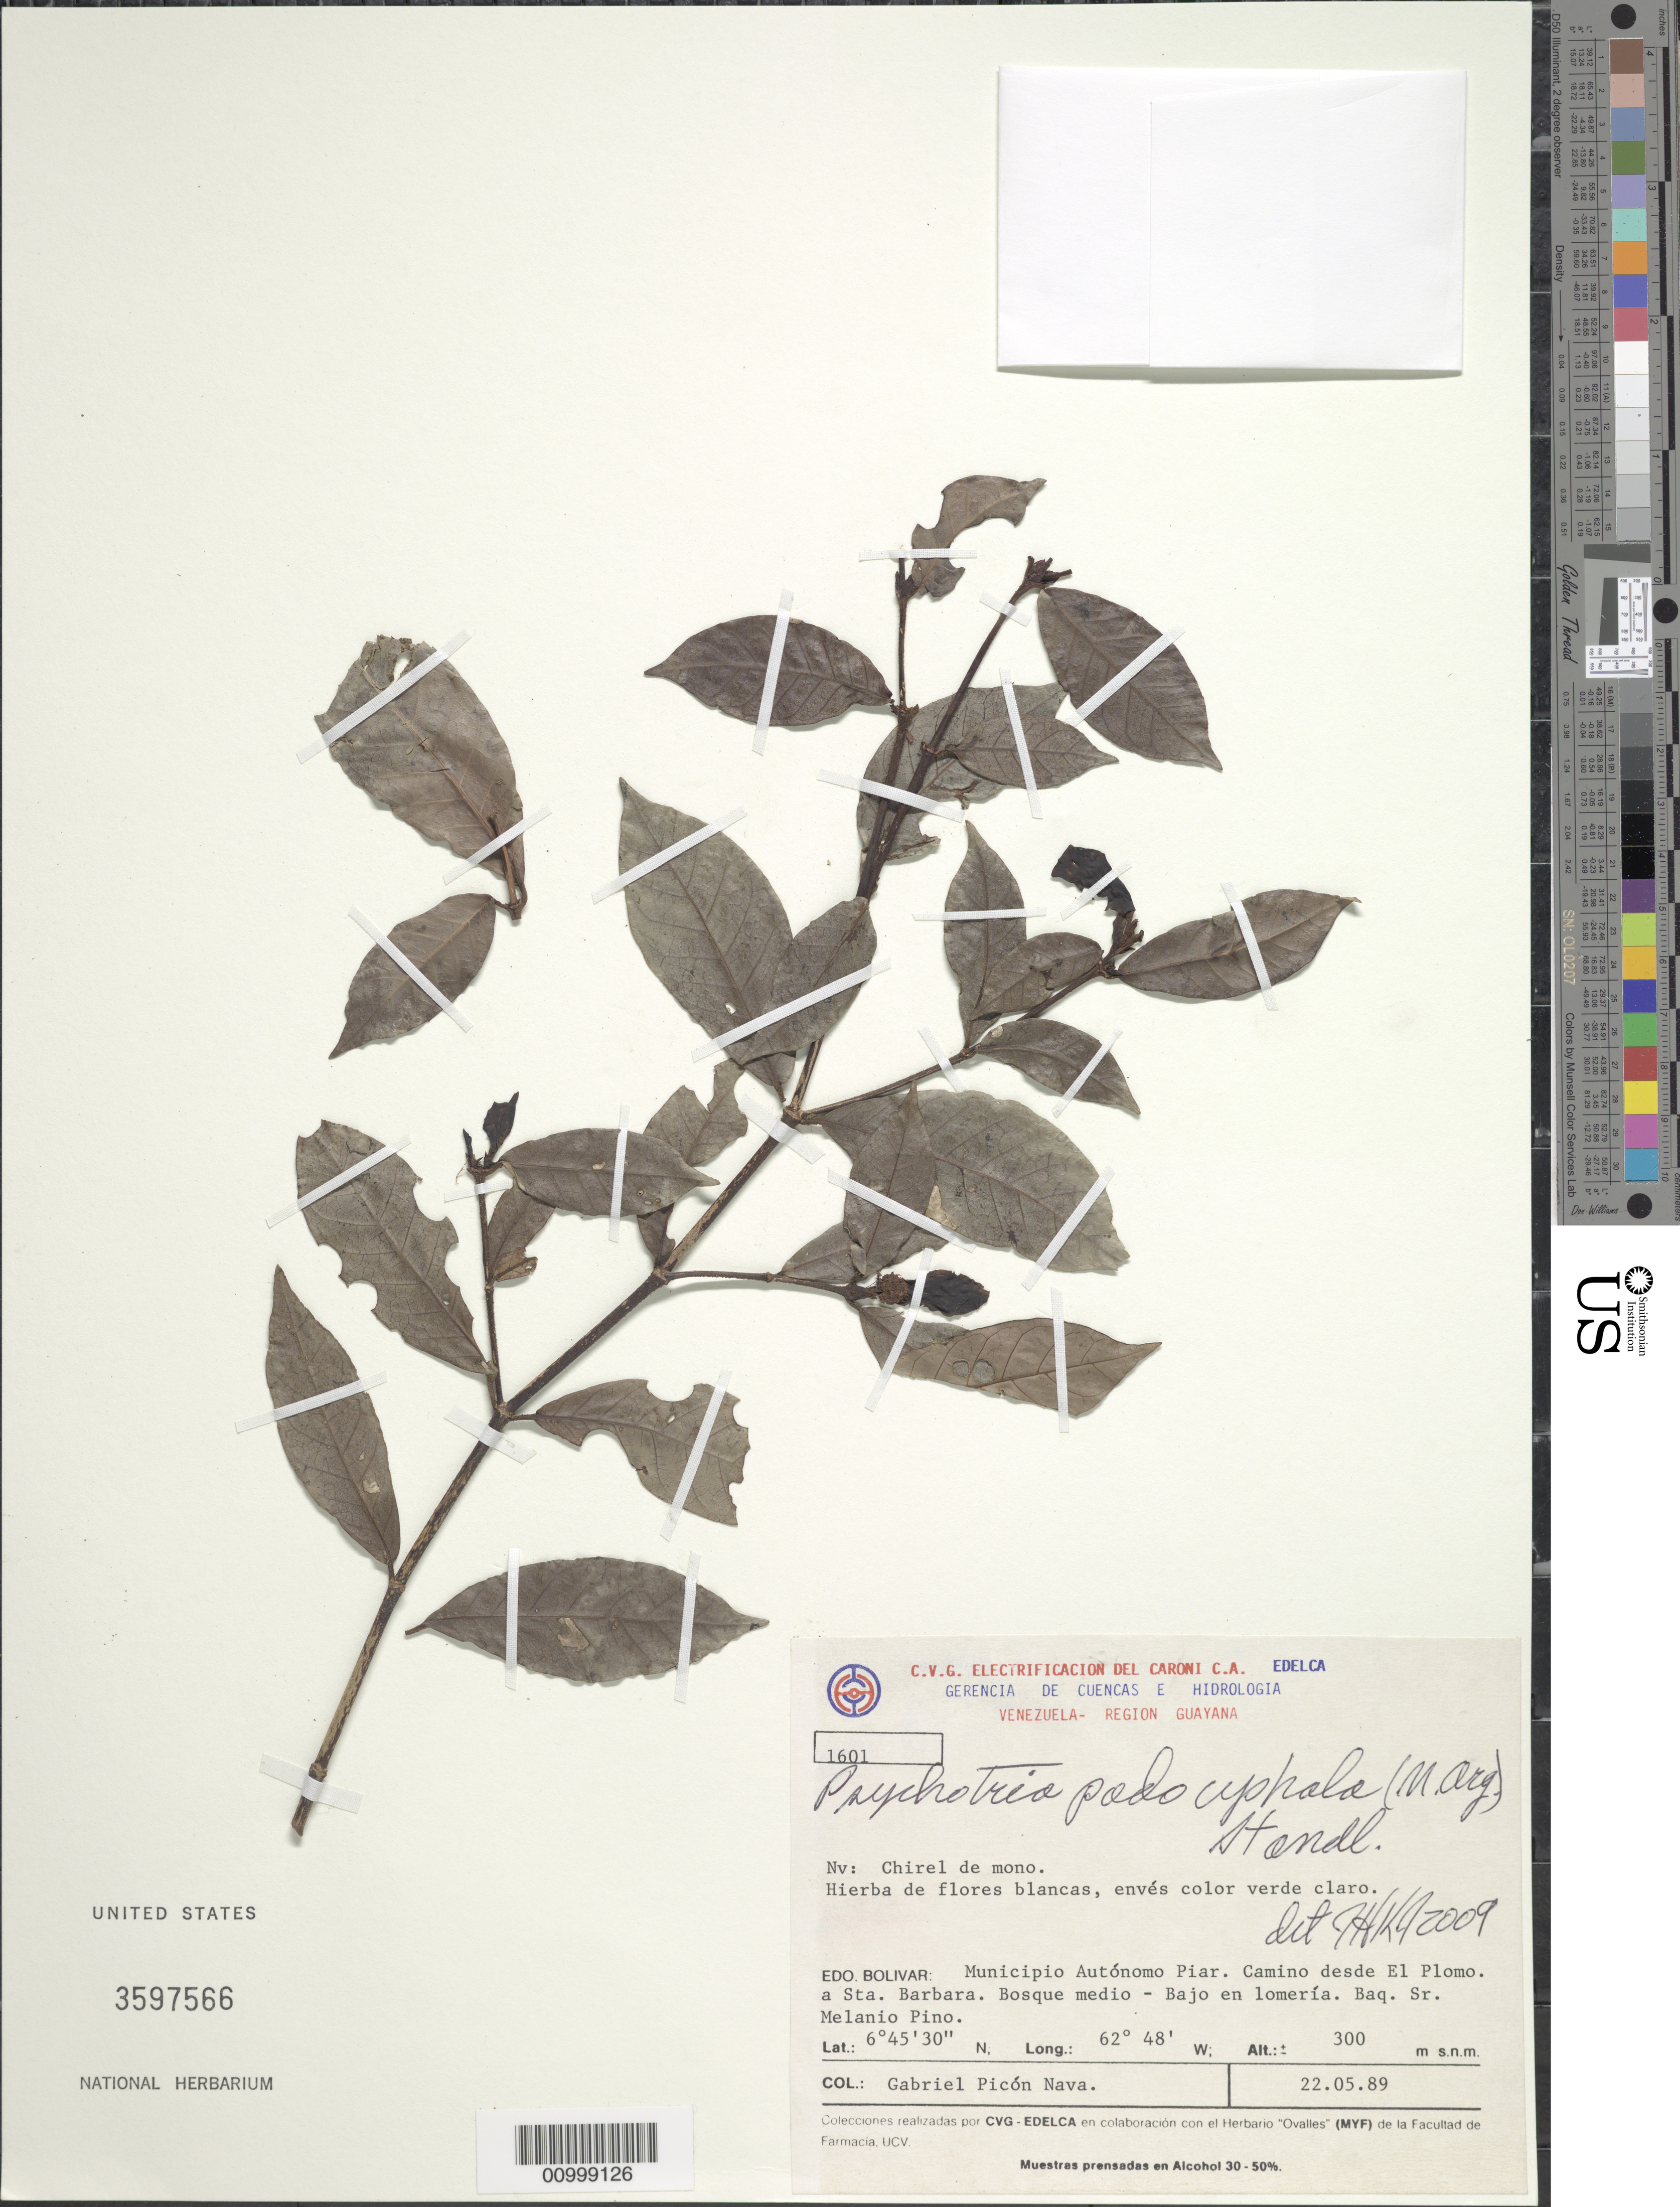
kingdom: Plantae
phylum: Tracheophyta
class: Magnoliopsida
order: Gentianales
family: Rubiaceae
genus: Psychotria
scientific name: Psychotria podocephala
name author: (Müll. Arg.) Standl.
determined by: Kirkbride, J. H.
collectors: G. Nava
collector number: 1601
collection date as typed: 22-May-89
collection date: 1989-05-22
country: Venezuela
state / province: Bolívar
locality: Municipio Autonomo Piar. Camino desde El Plomo. a Sta. Barbara. Baq. Sr. Melanio Pino.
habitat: Bosque medio - Bajo en lomeria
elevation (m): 300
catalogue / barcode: US 3597566